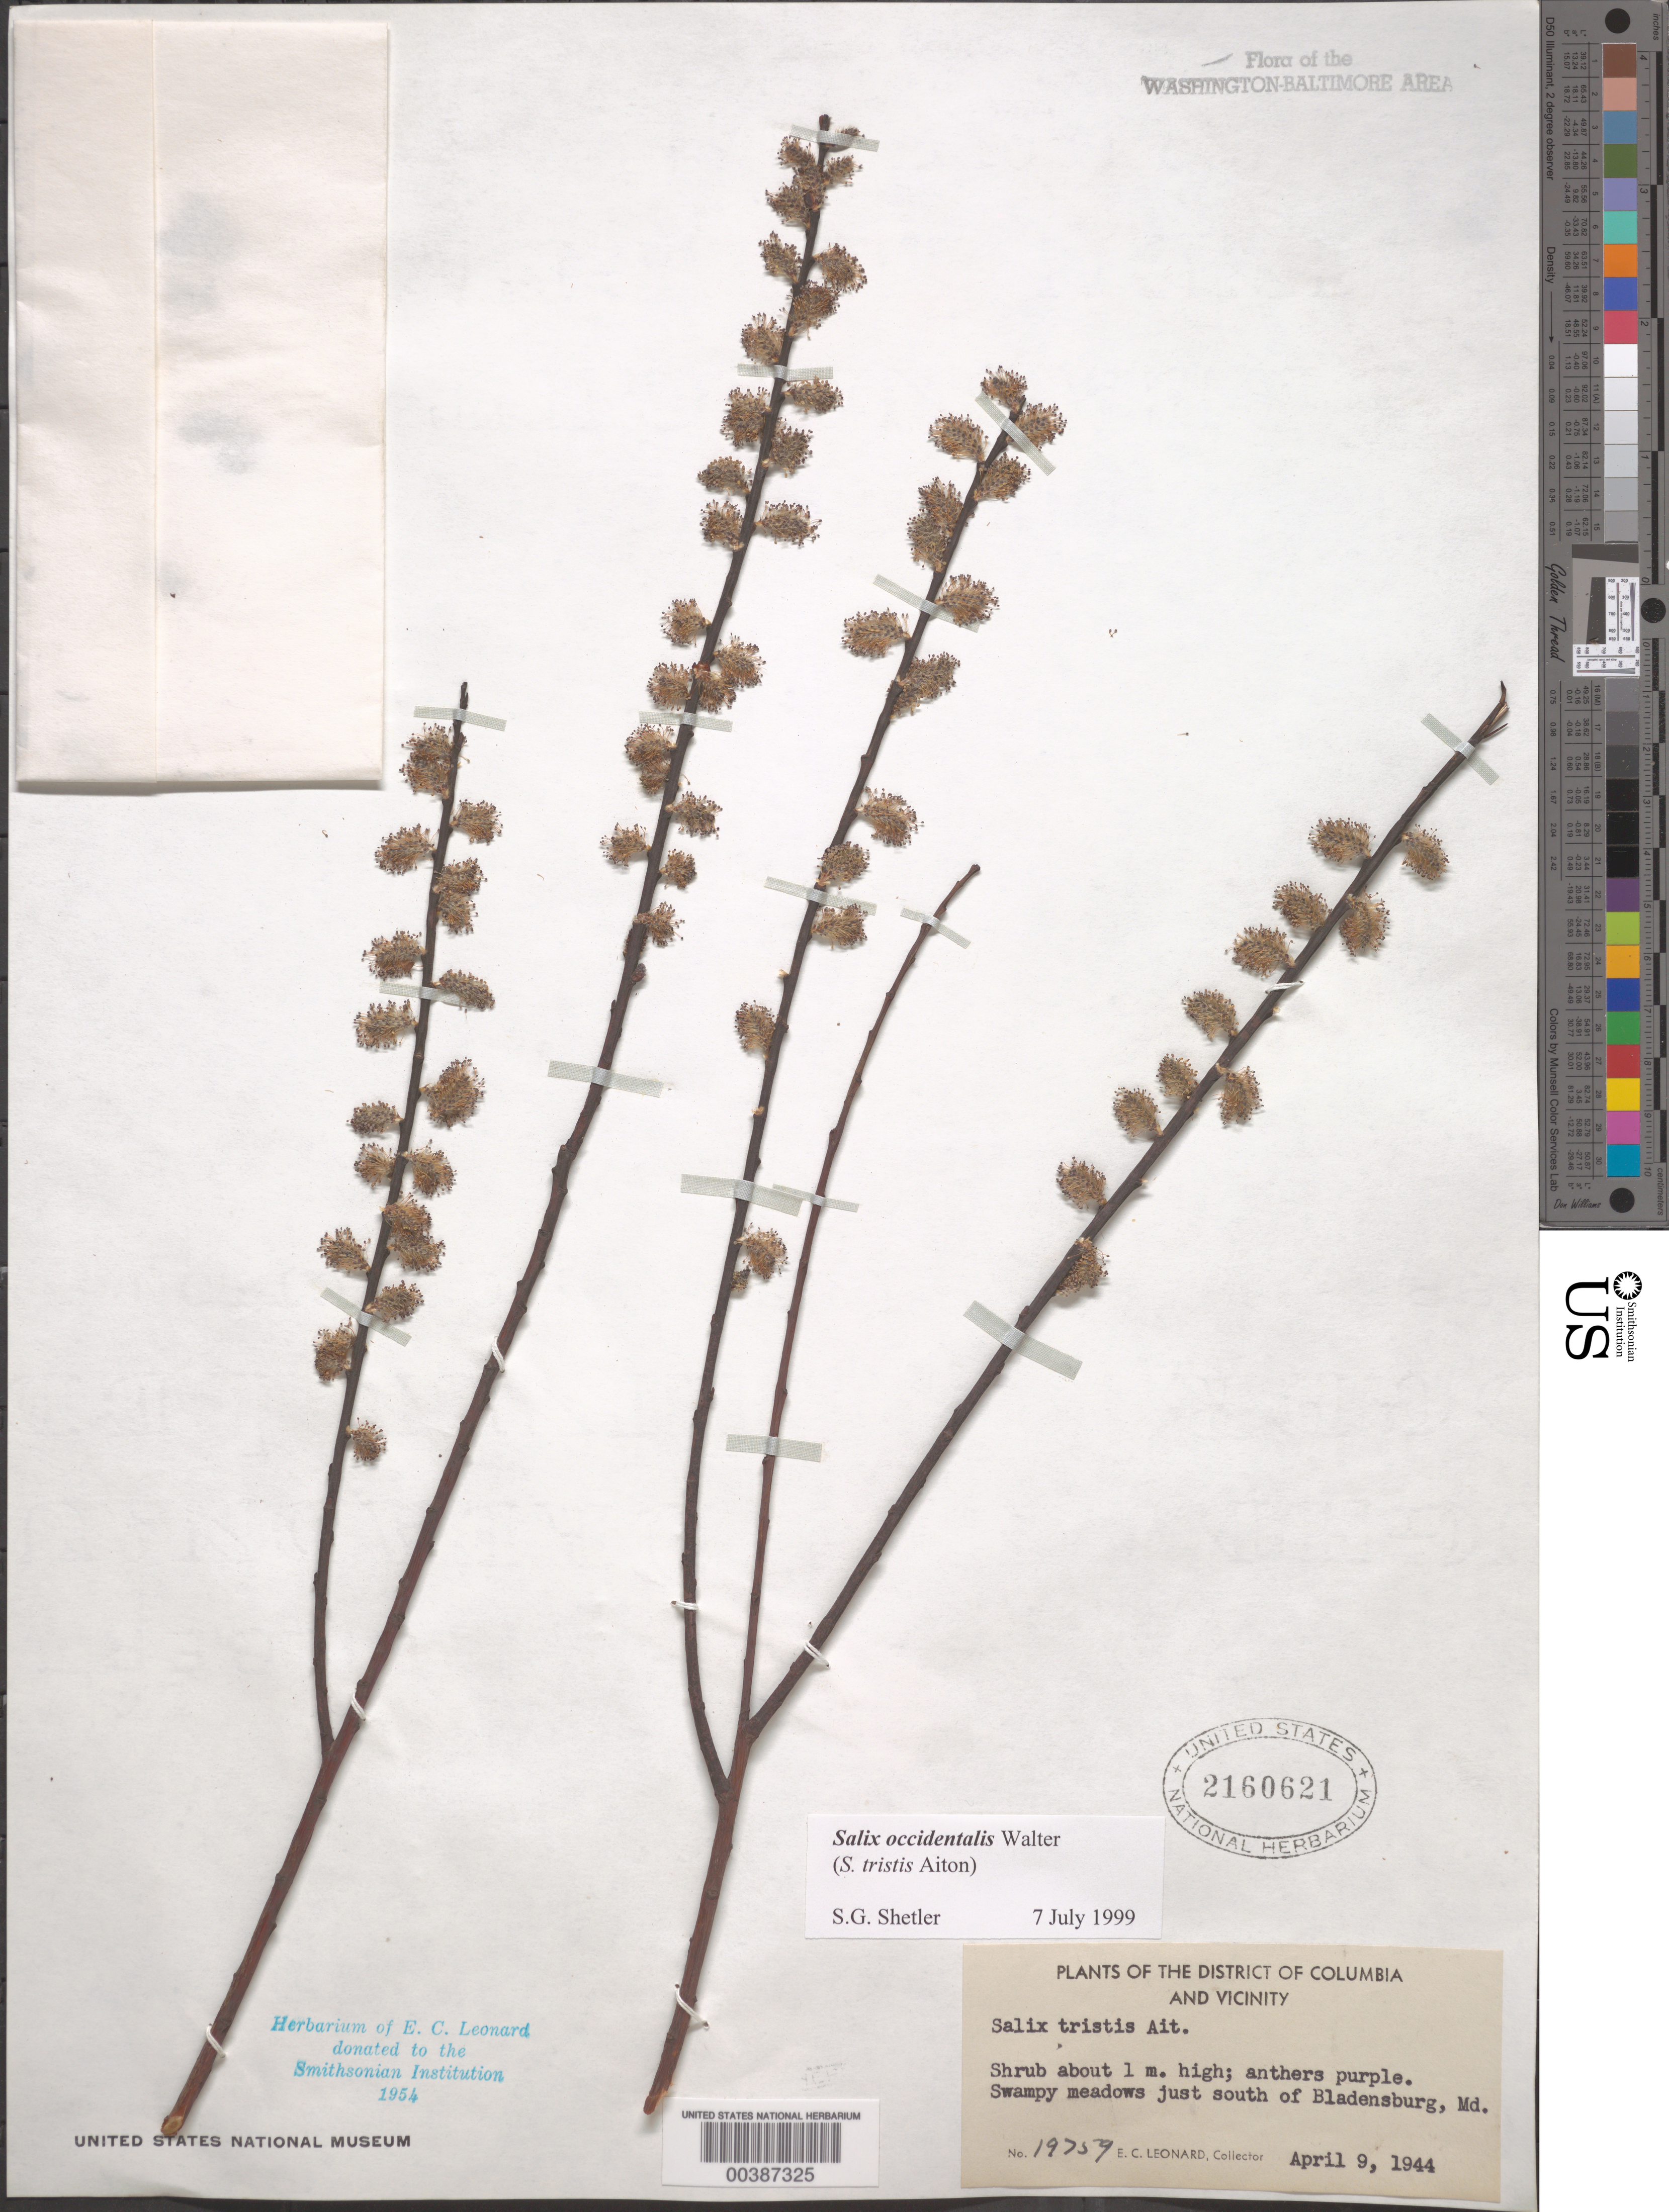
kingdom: Plantae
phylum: Tracheophyta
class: Magnoliopsida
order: Malpighiales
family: Salicaceae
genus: Salix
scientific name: Salix occidentalis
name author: Walter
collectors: E. C. Leonard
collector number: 19759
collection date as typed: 09 Apr 1944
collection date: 1944-04-09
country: United States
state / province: Maryland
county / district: Prince George's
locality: South of Bladensburg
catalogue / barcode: US 2160621